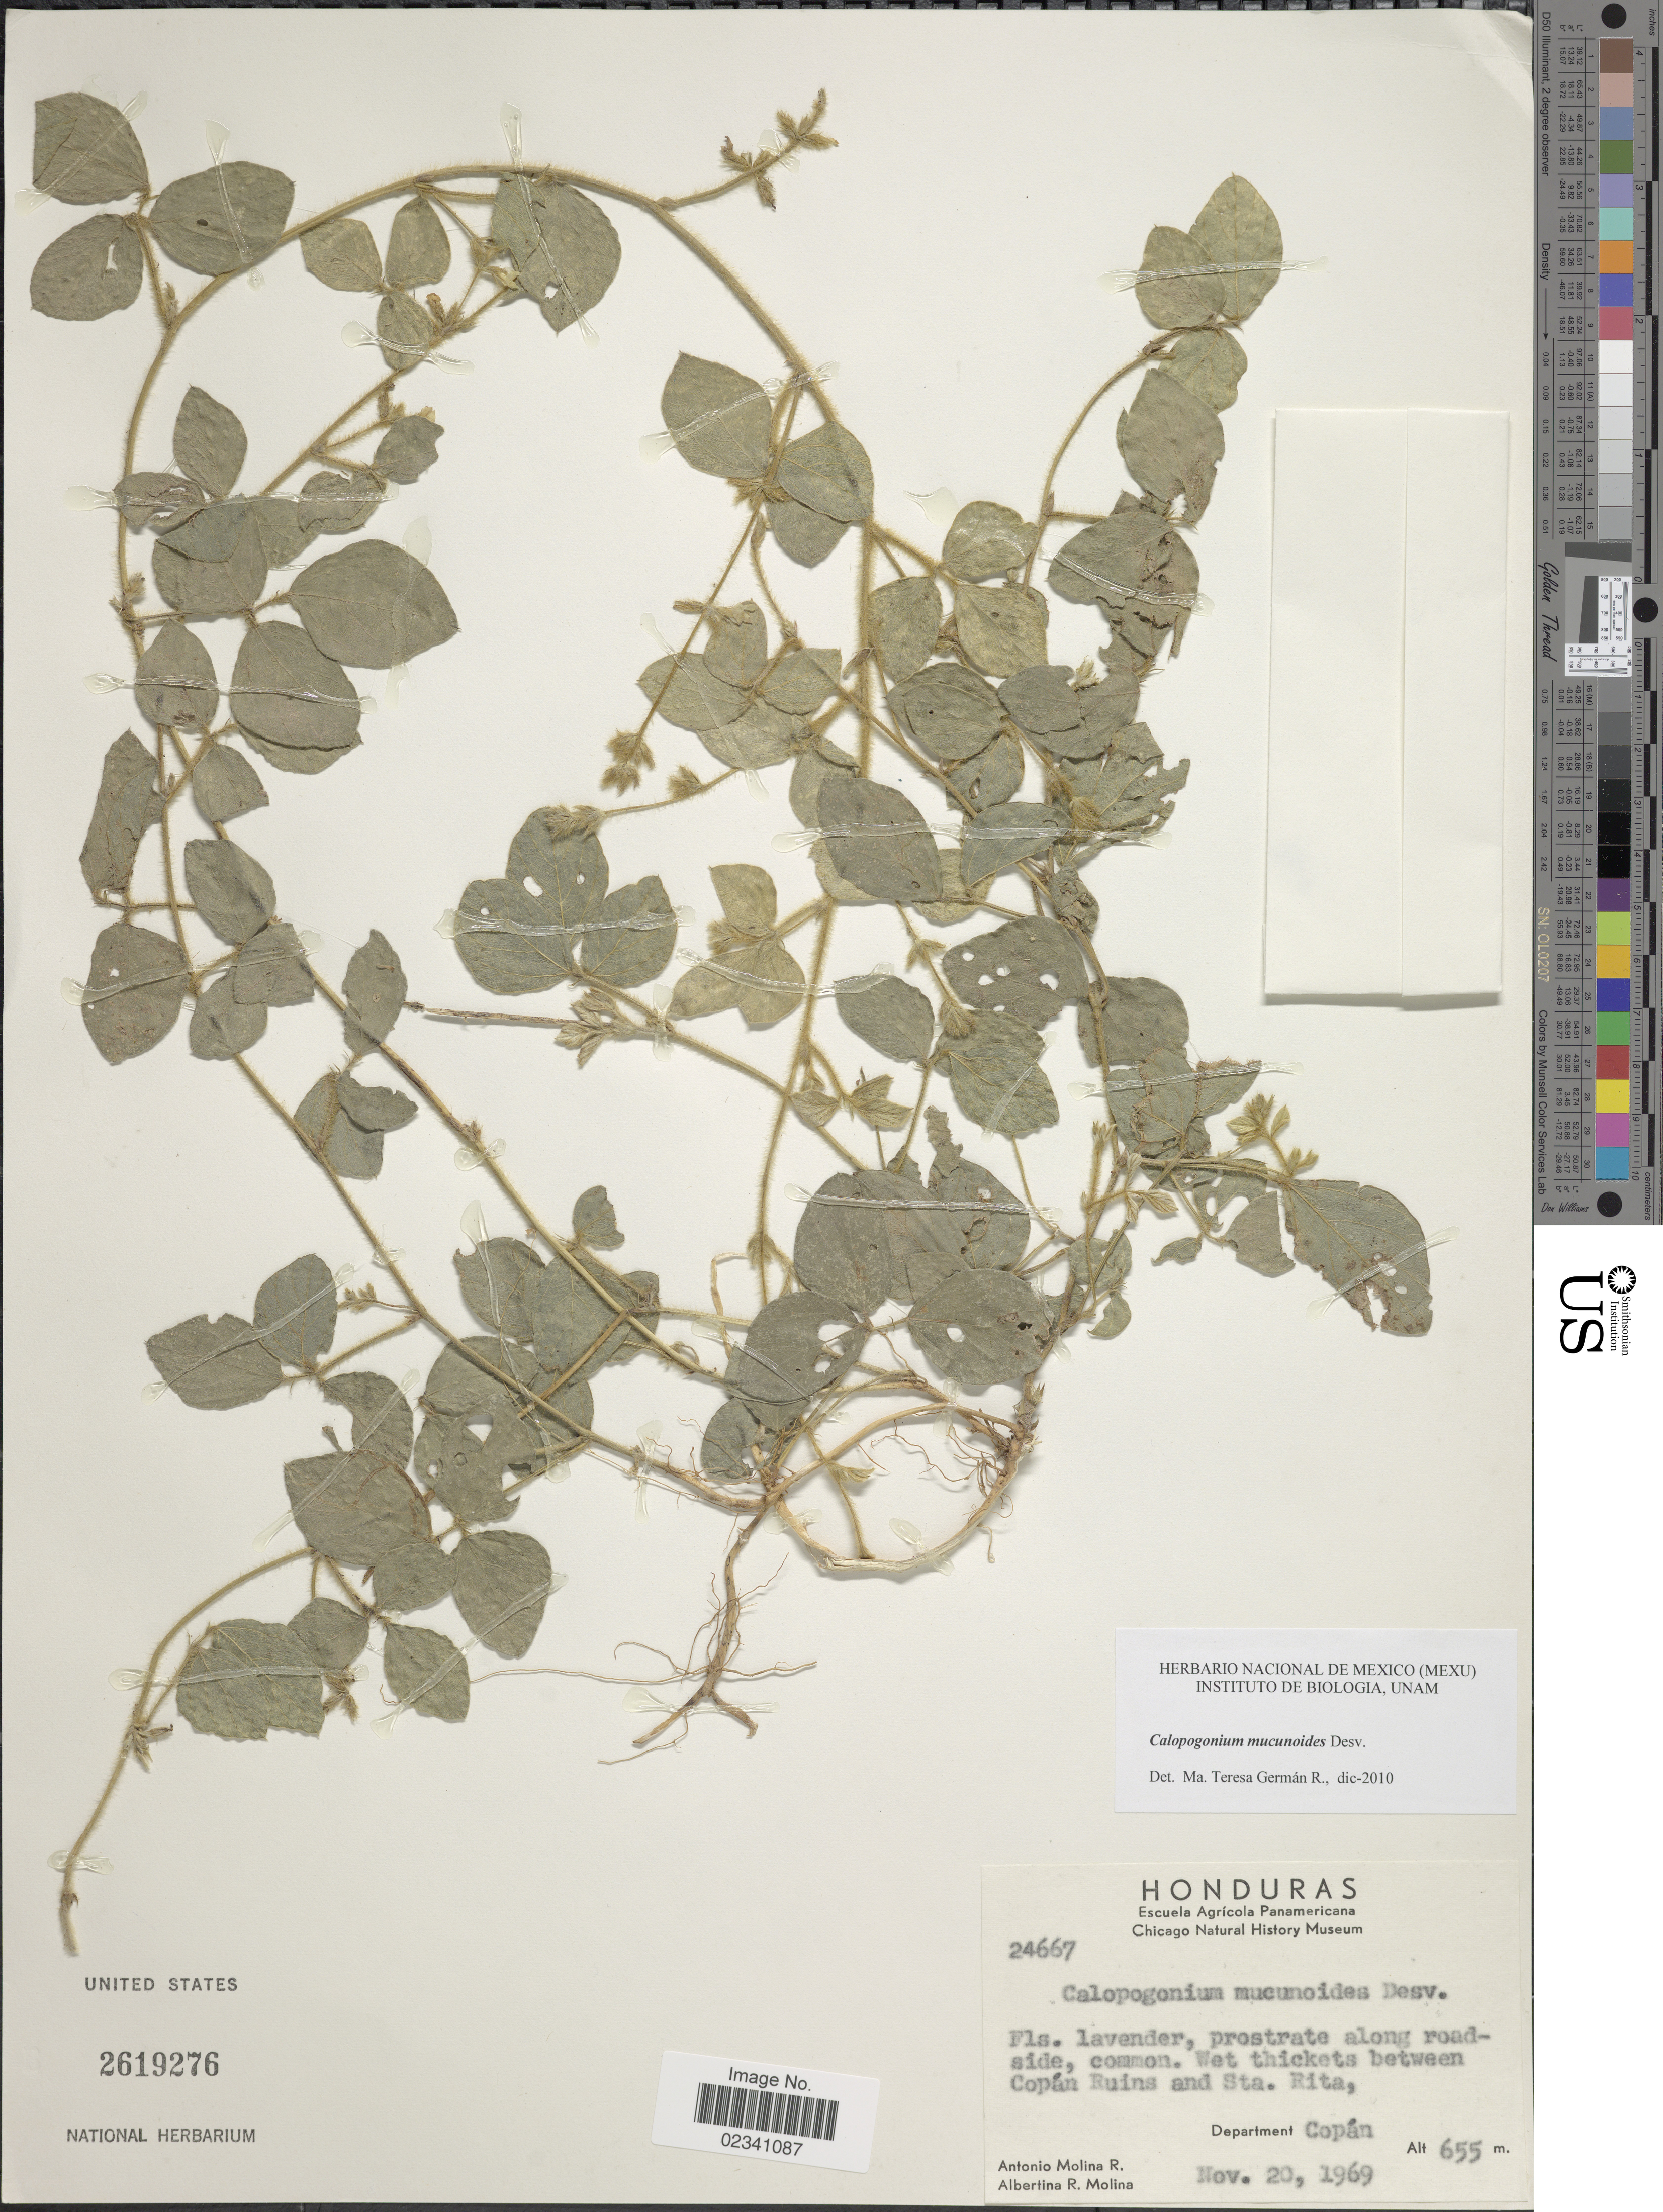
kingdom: Plantae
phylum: Tracheophyta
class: Magnoliopsida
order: Fabales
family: Fabaceae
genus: Calopogonium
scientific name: Calopogonium mucunoides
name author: Desv.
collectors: A. Molina R. & A. R. Molina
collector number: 24667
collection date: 1969-11-20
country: Honduras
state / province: Copán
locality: Wet thickets between Copan Ruins and Sta. Rita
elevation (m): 655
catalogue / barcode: US 2619276